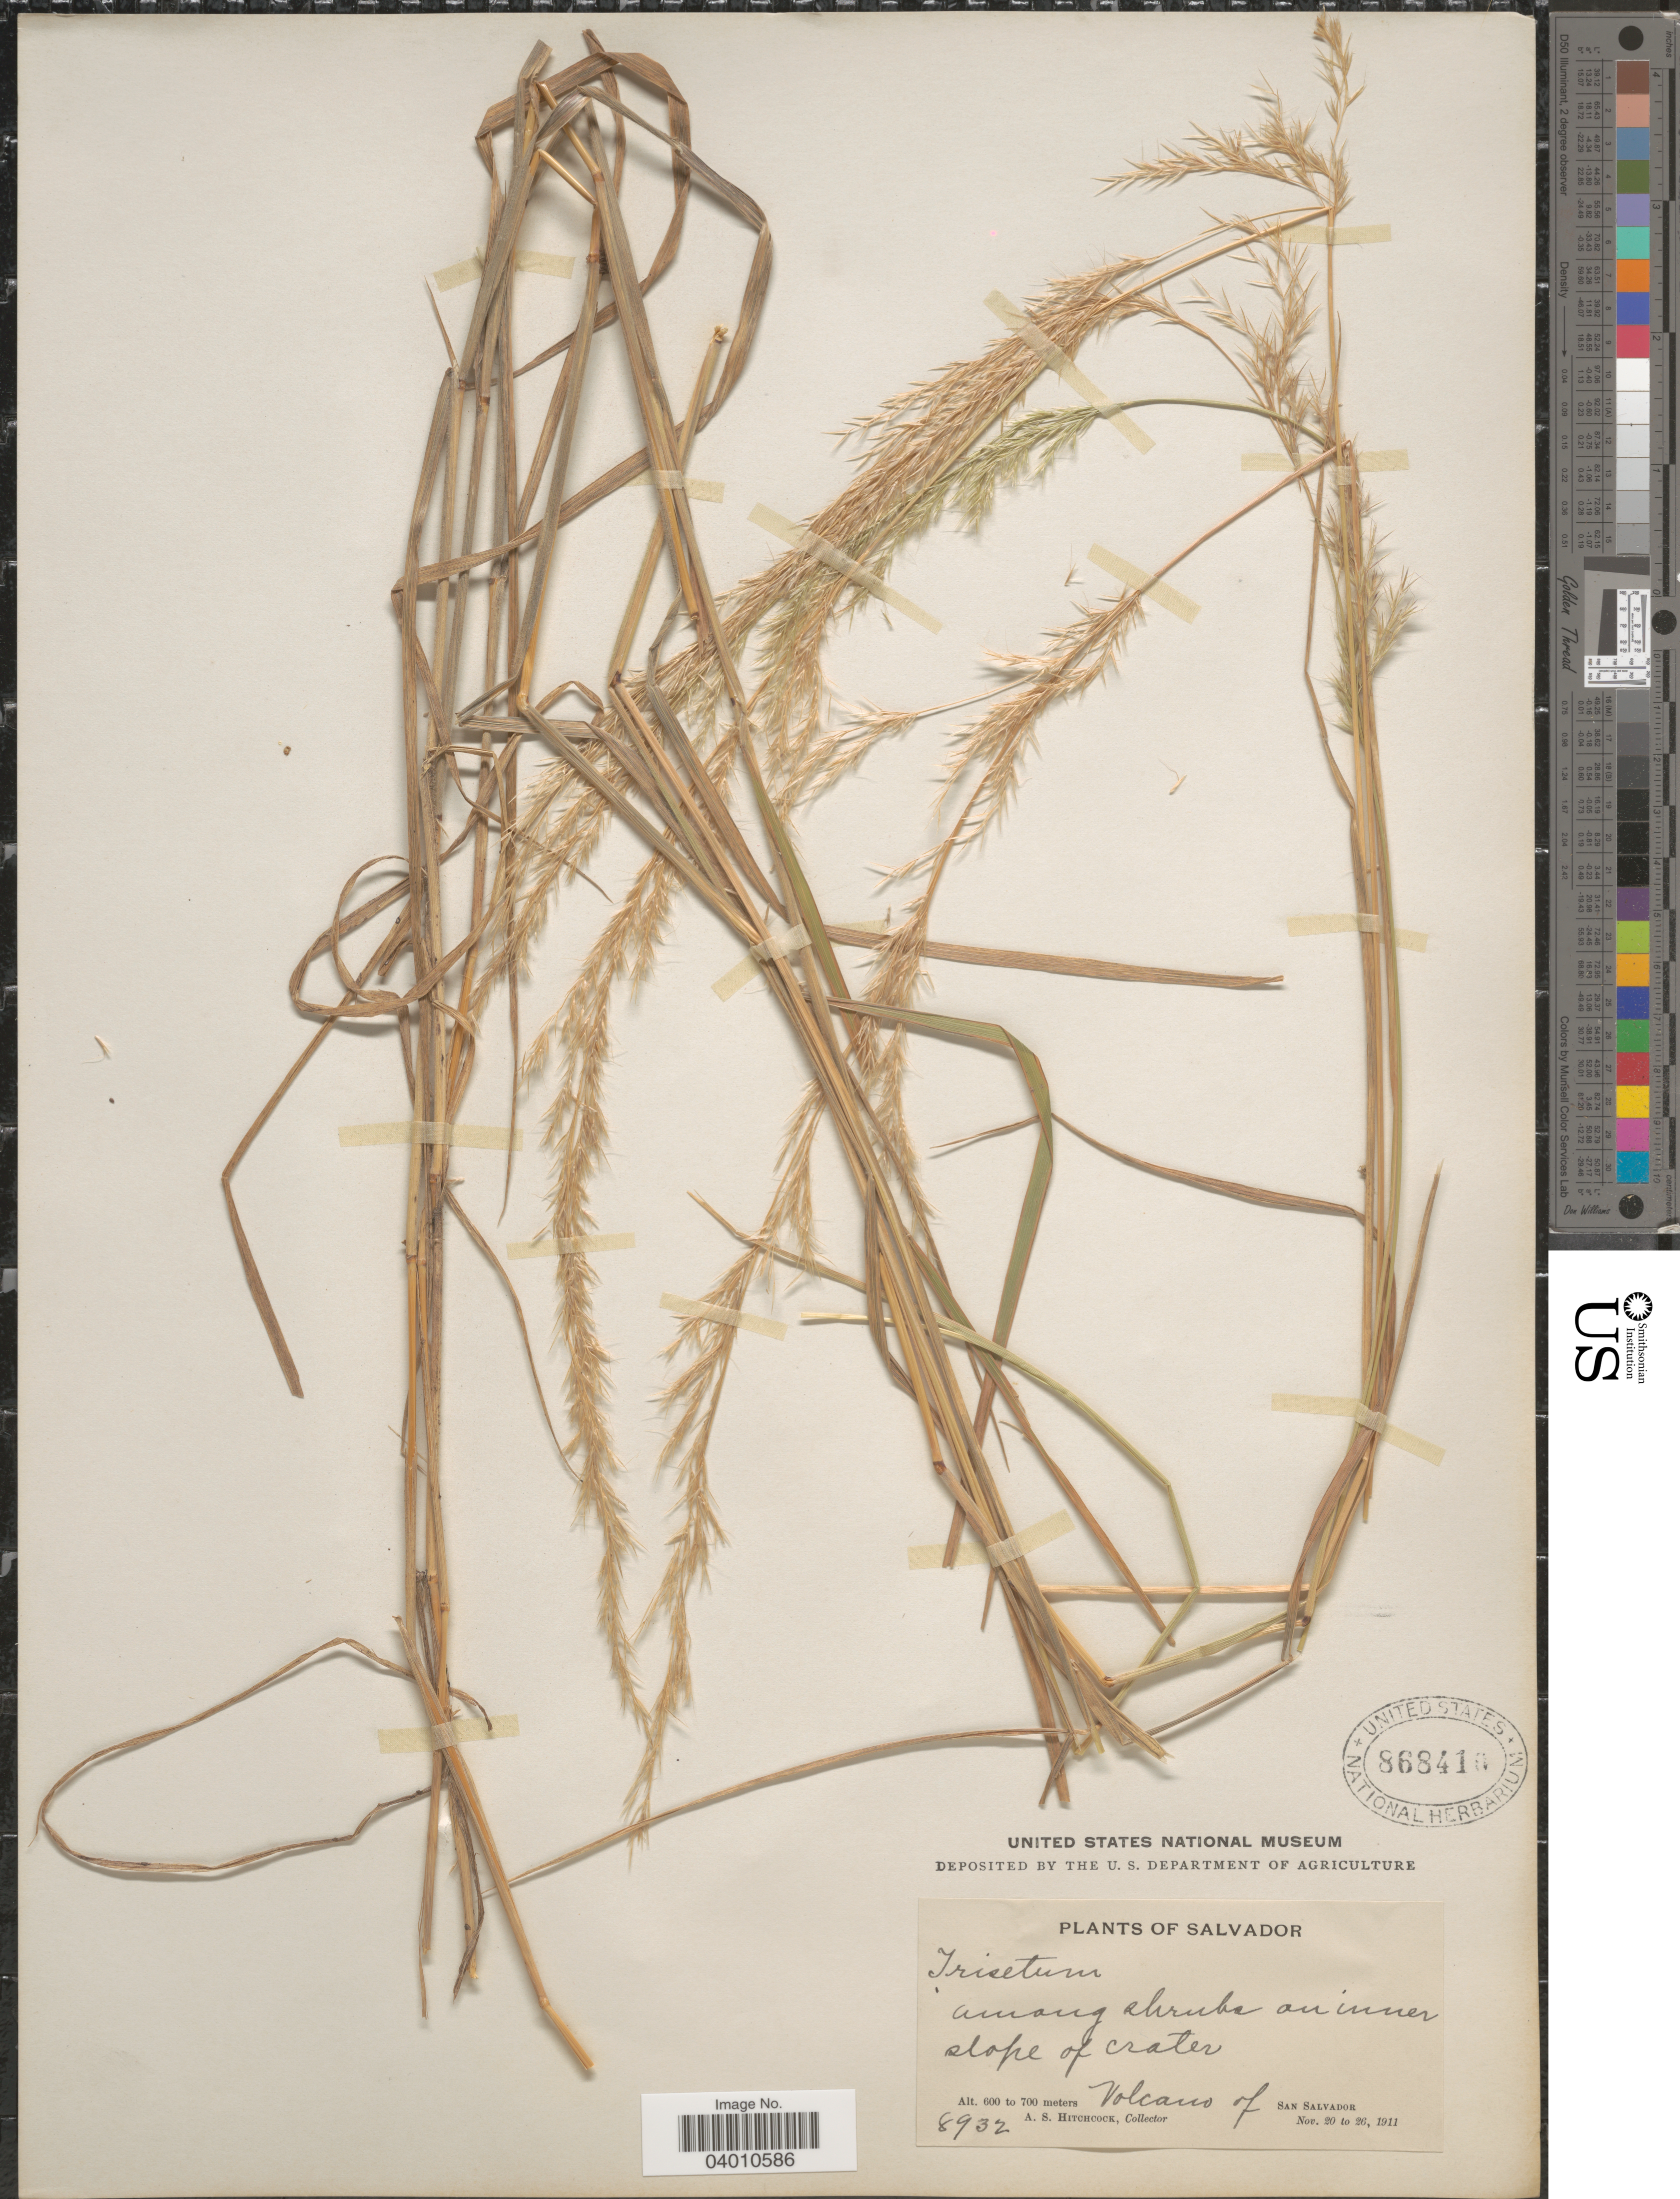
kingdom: Plantae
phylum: Tracheophyta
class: Liliopsida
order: Poales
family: Poaceae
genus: Peyritschia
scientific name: Peyritschia deyeuxioides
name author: (Kunth) Finot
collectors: A. S. Hitchcock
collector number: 8932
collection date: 1911-11-20/1911-11-26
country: El Salvador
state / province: San Salvador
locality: Volcano of San Salvador.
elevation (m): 600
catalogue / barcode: US 868410